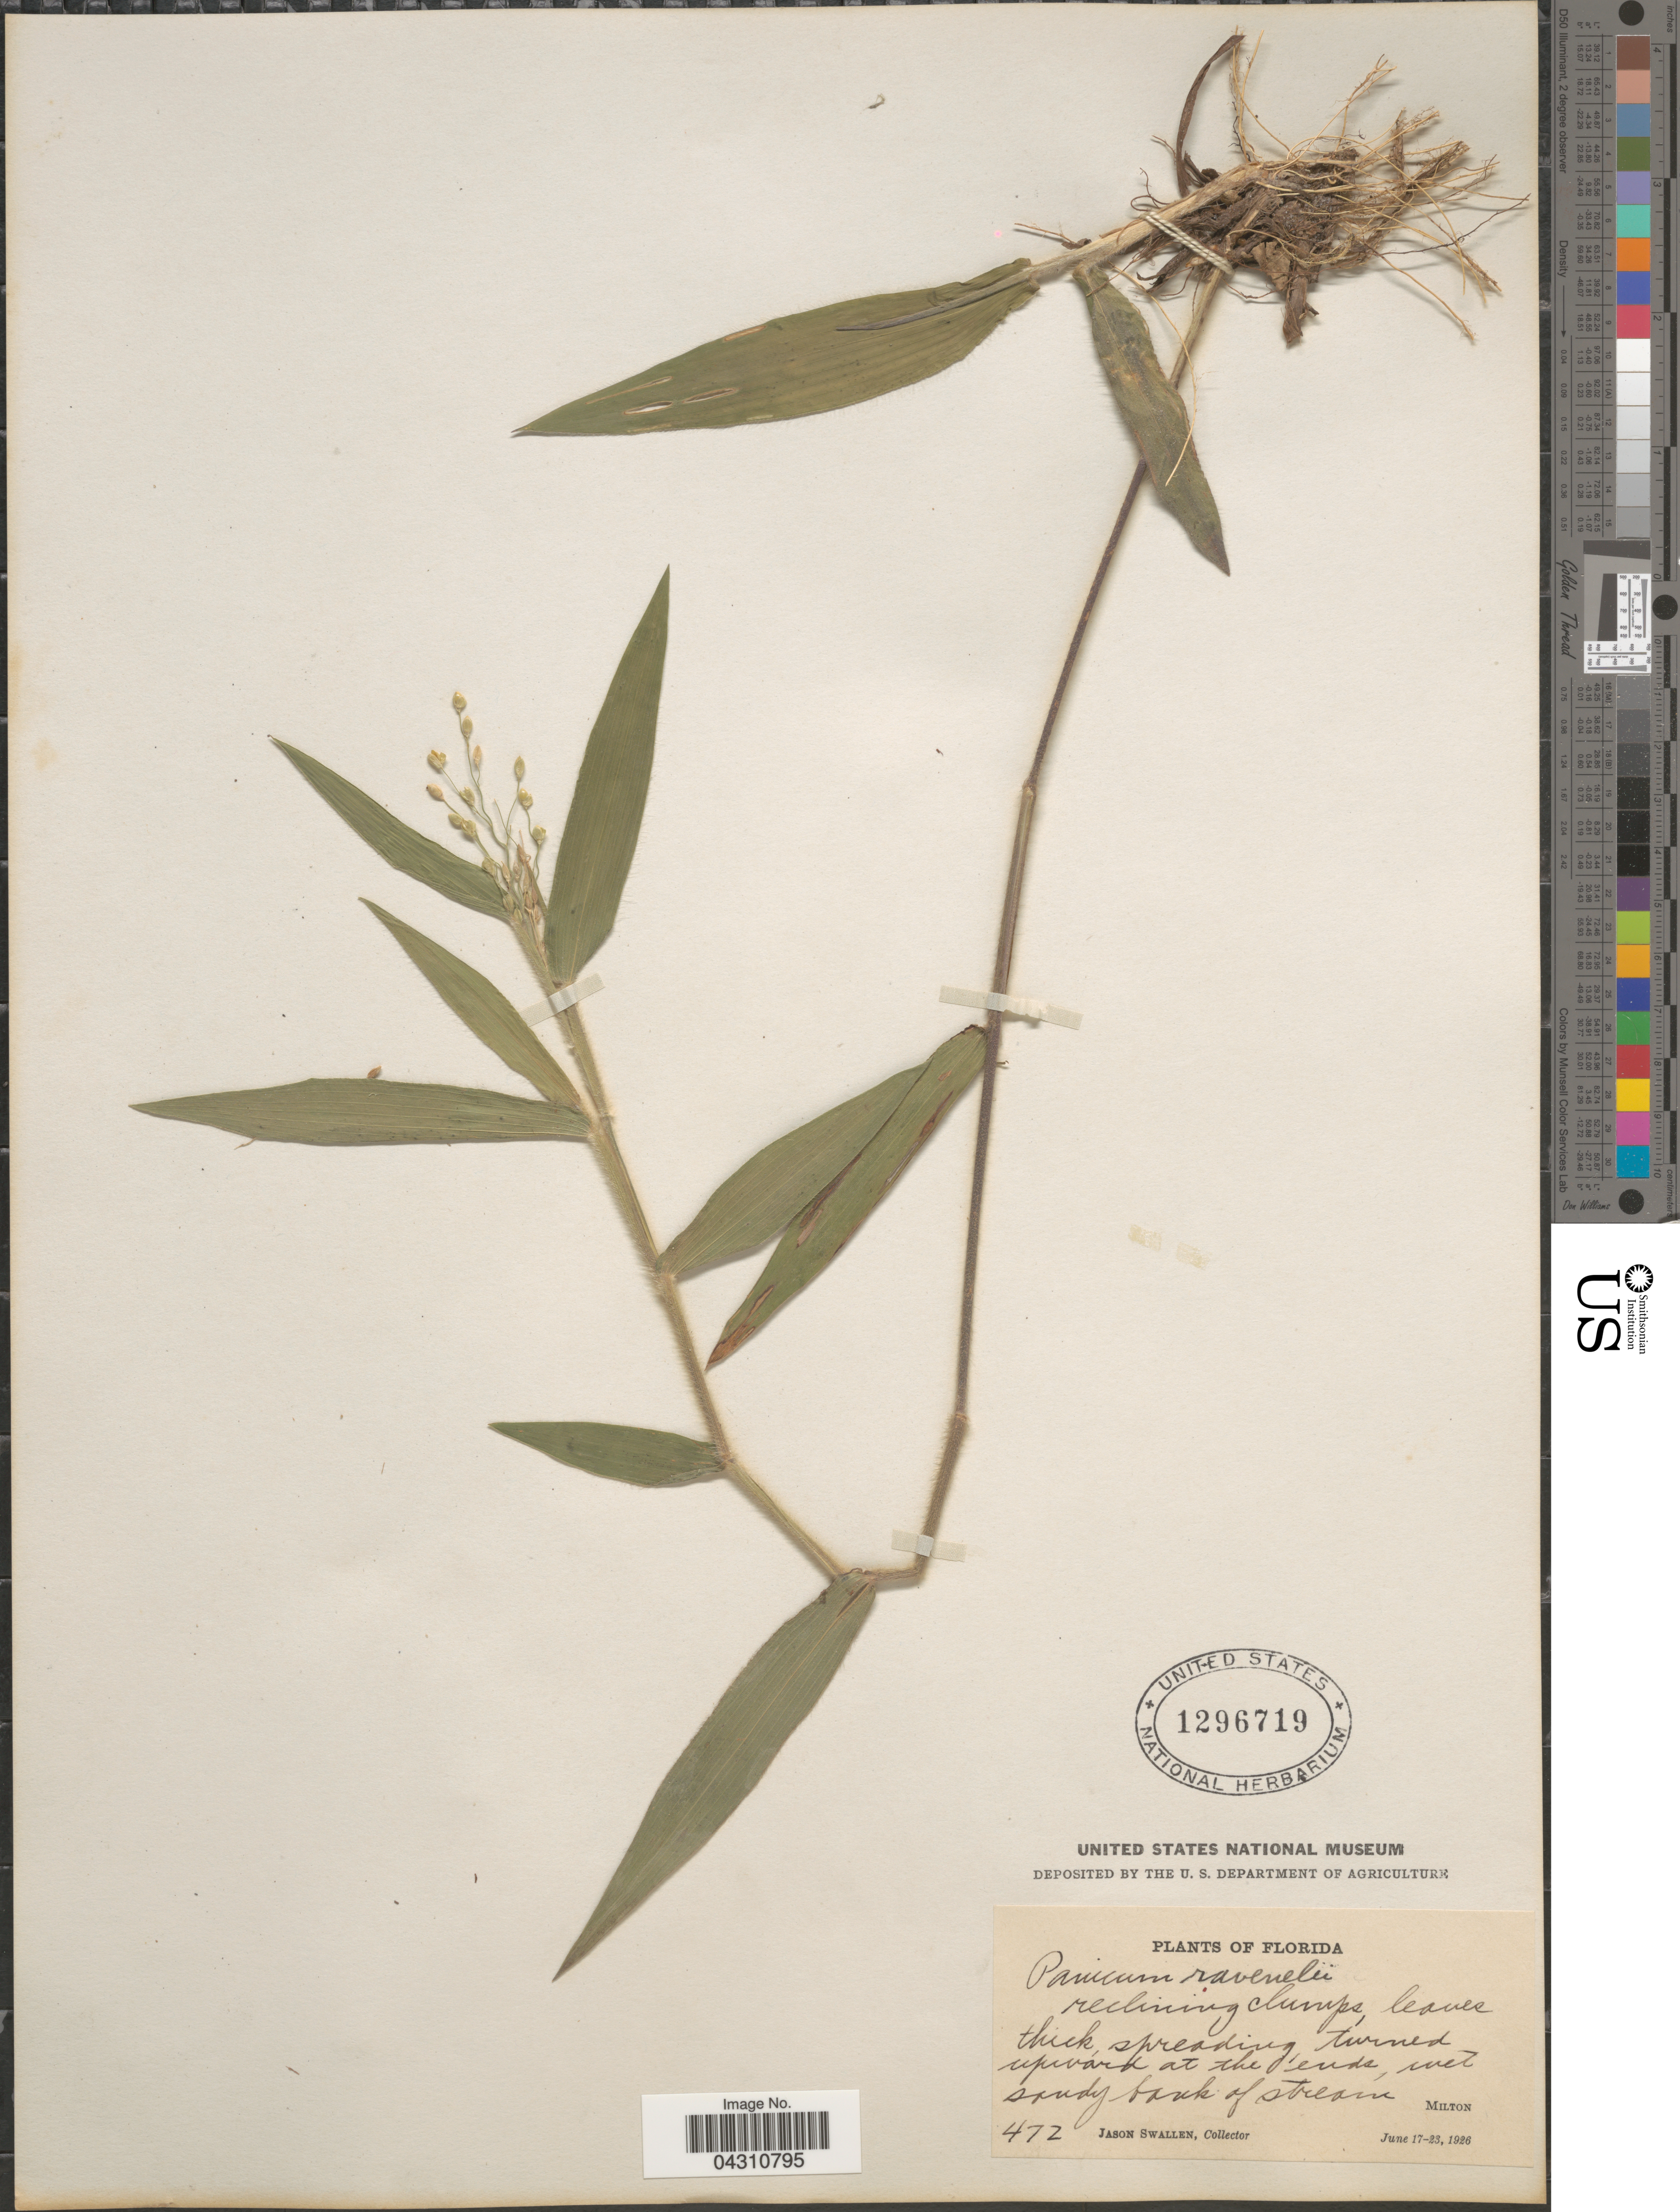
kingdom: Plantae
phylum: Tracheophyta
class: Liliopsida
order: Poales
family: Poaceae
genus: Dichanthelium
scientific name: Dichanthelium ravenelii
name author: (Scribn. & Merr.) Gould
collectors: J. R. Swallen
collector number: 472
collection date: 1926-06-17/1926-06-23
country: United States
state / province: Florida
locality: Milton.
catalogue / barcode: US 1296719